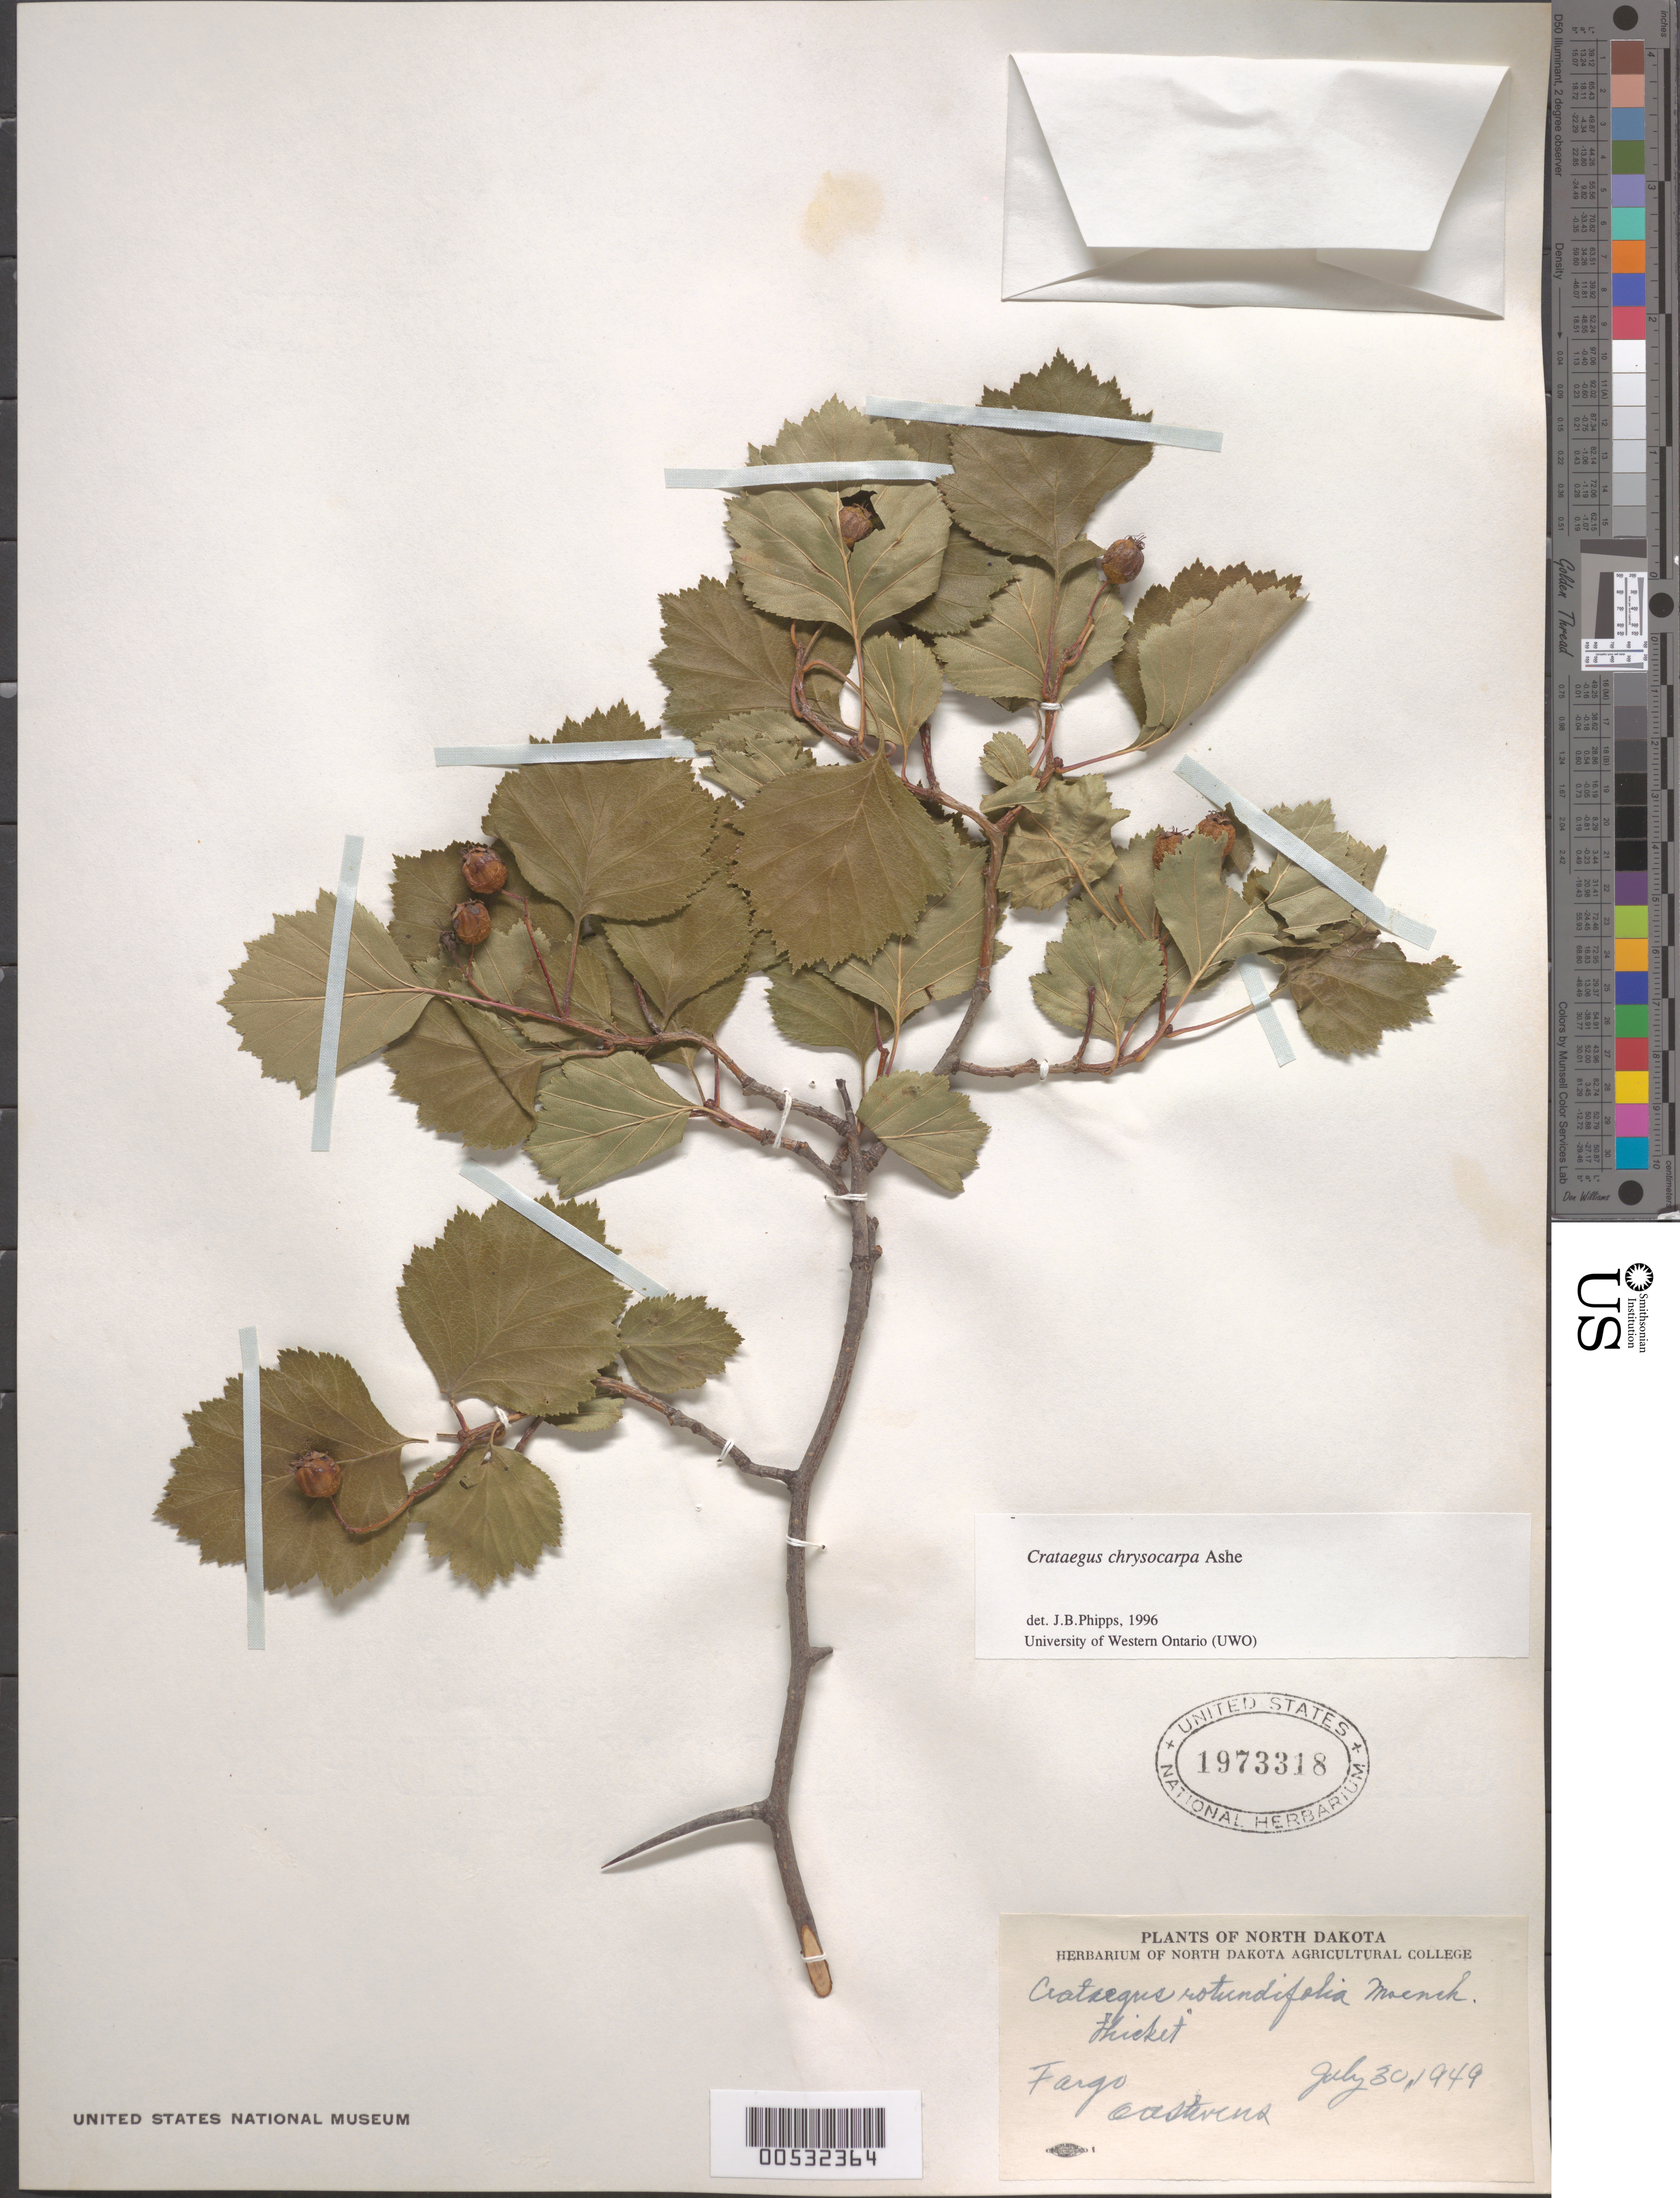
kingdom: Plantae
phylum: Tracheophyta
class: Magnoliopsida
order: Rosales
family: Rosaceae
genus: Crataegus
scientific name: Crataegus chrysocarpa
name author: Ashe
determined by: Phipps, James B., (UWO), University of Western Ontario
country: United States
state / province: North Dakota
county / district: Cass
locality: Fargo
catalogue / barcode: US 1973318